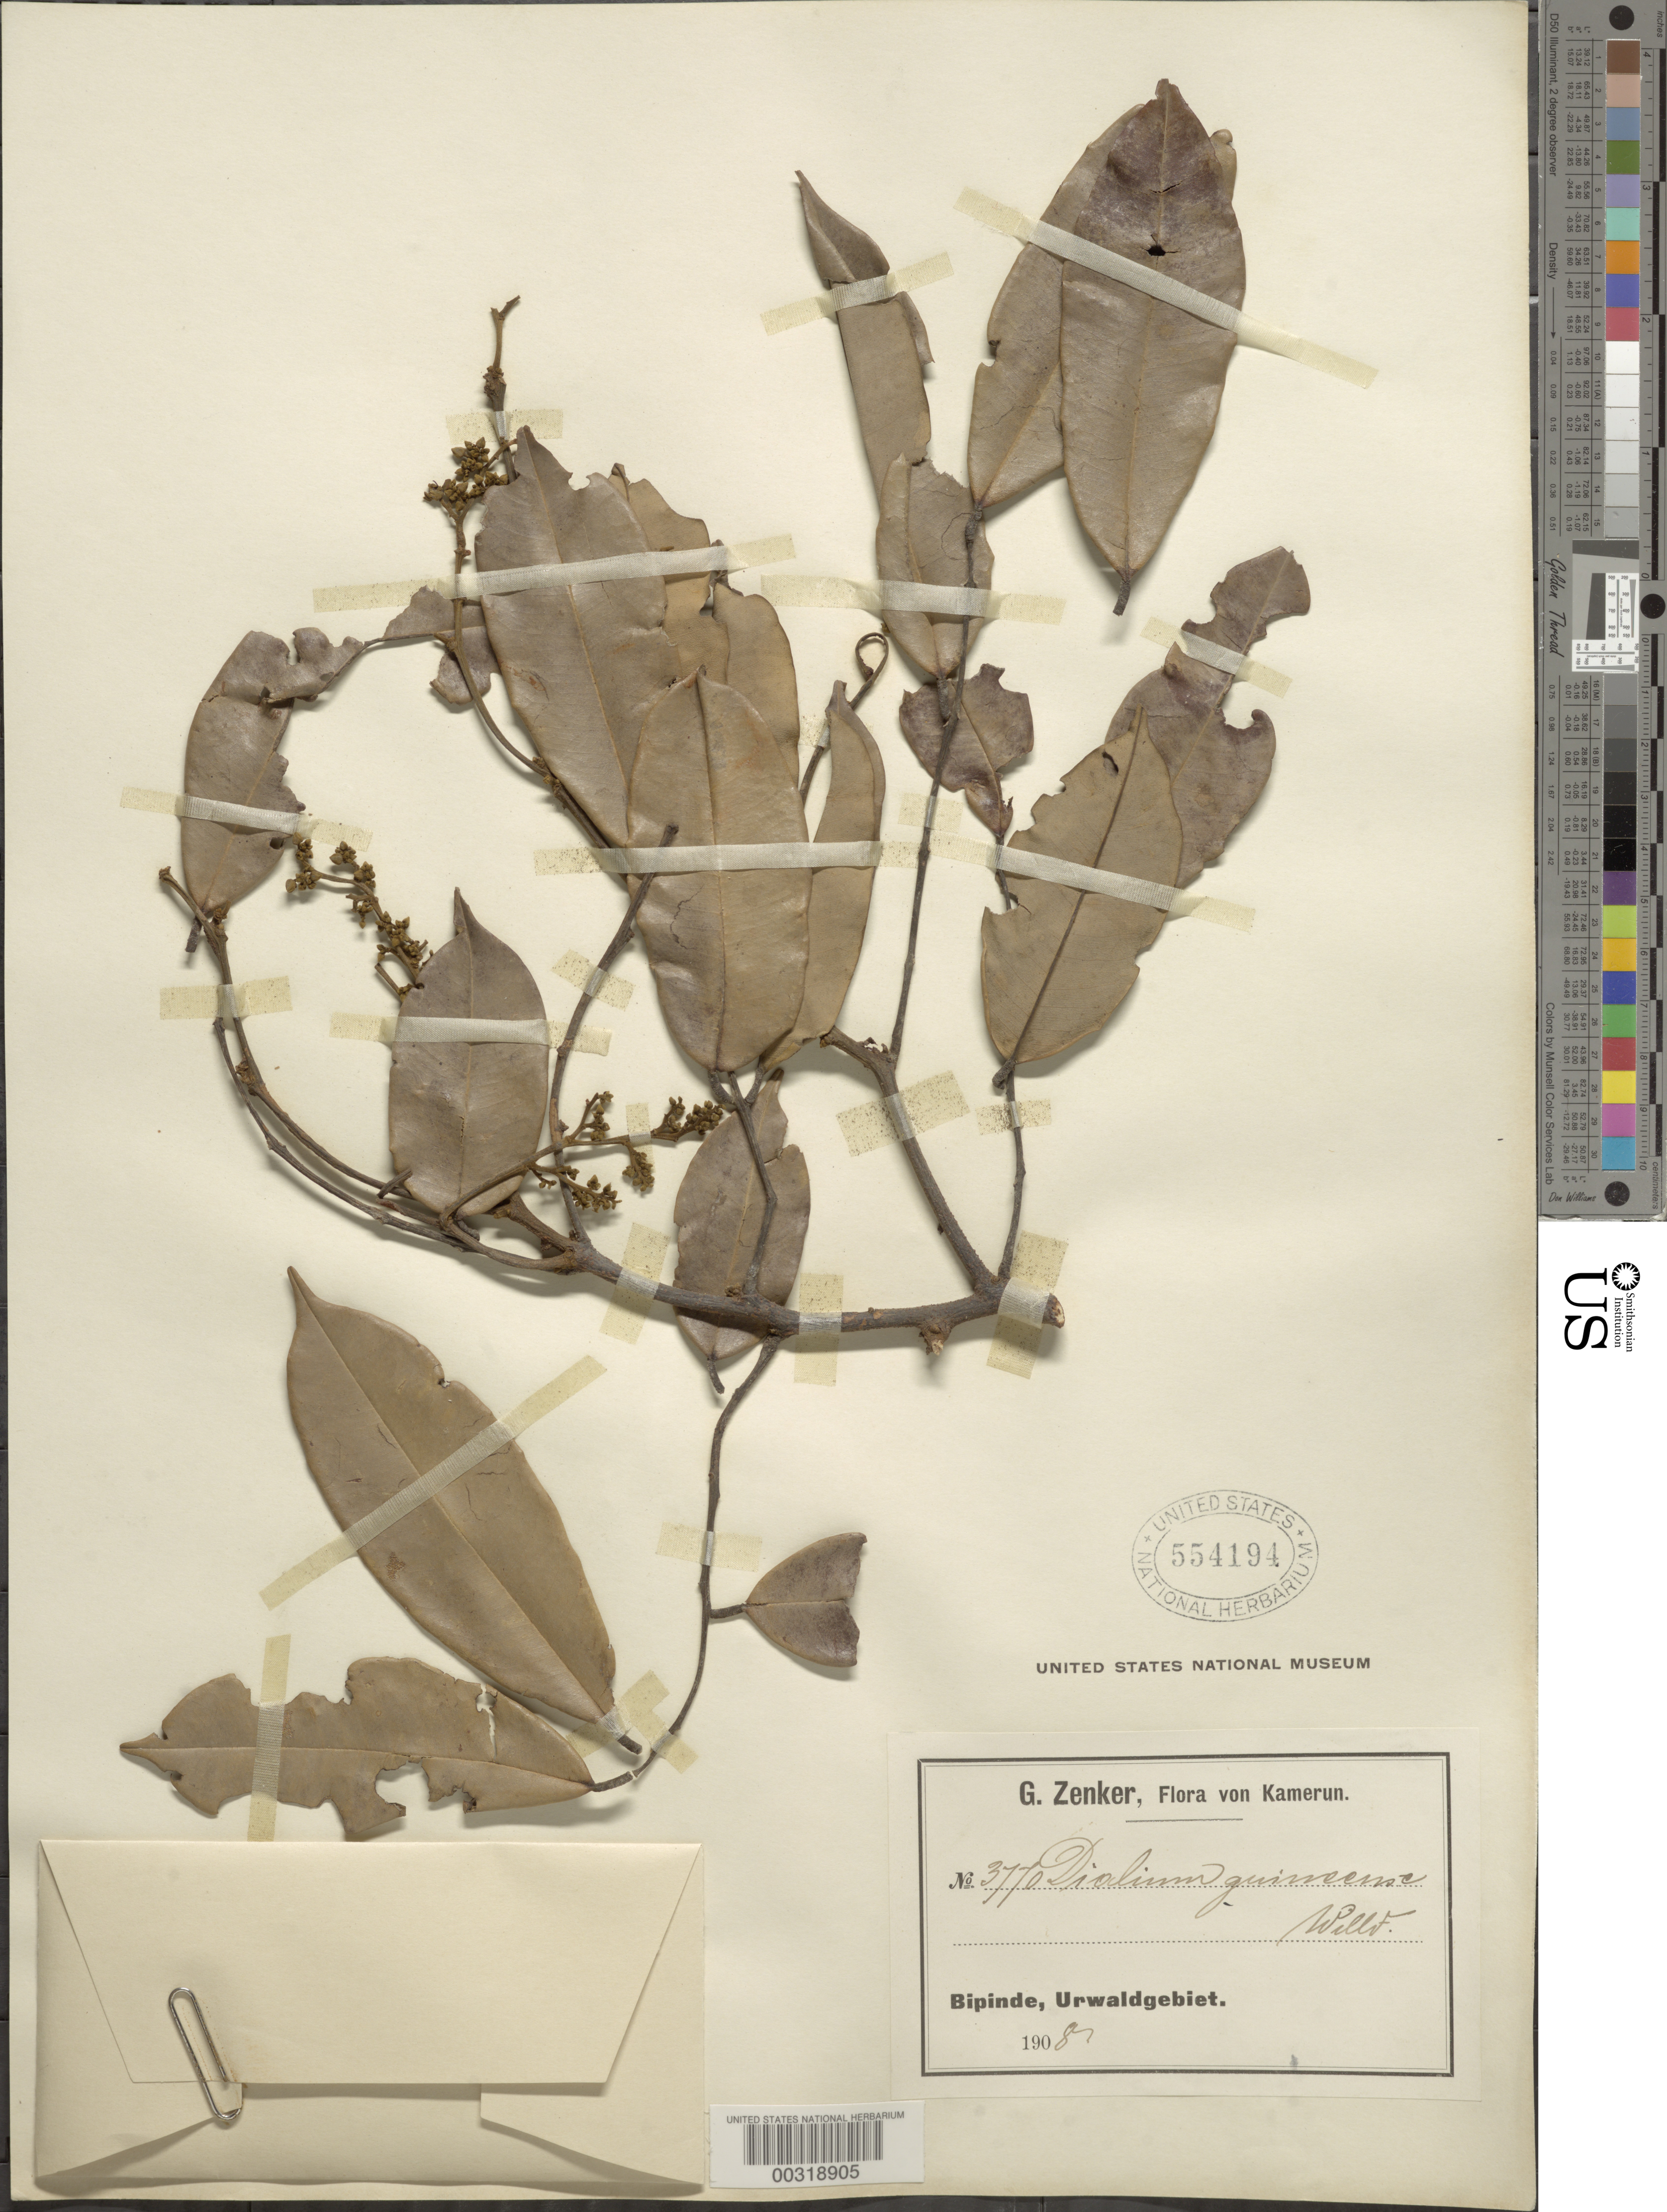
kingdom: Plantae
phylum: Tracheophyta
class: Magnoliopsida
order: Fabales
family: Fabaceae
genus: Dialium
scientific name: Dialium guianense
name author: (Aubl.) Sandwith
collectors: G. A. Zenker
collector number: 3770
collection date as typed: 1908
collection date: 1908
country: Cameroon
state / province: Sud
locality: Kamerun, Bipinde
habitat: Forest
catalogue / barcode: US 554194